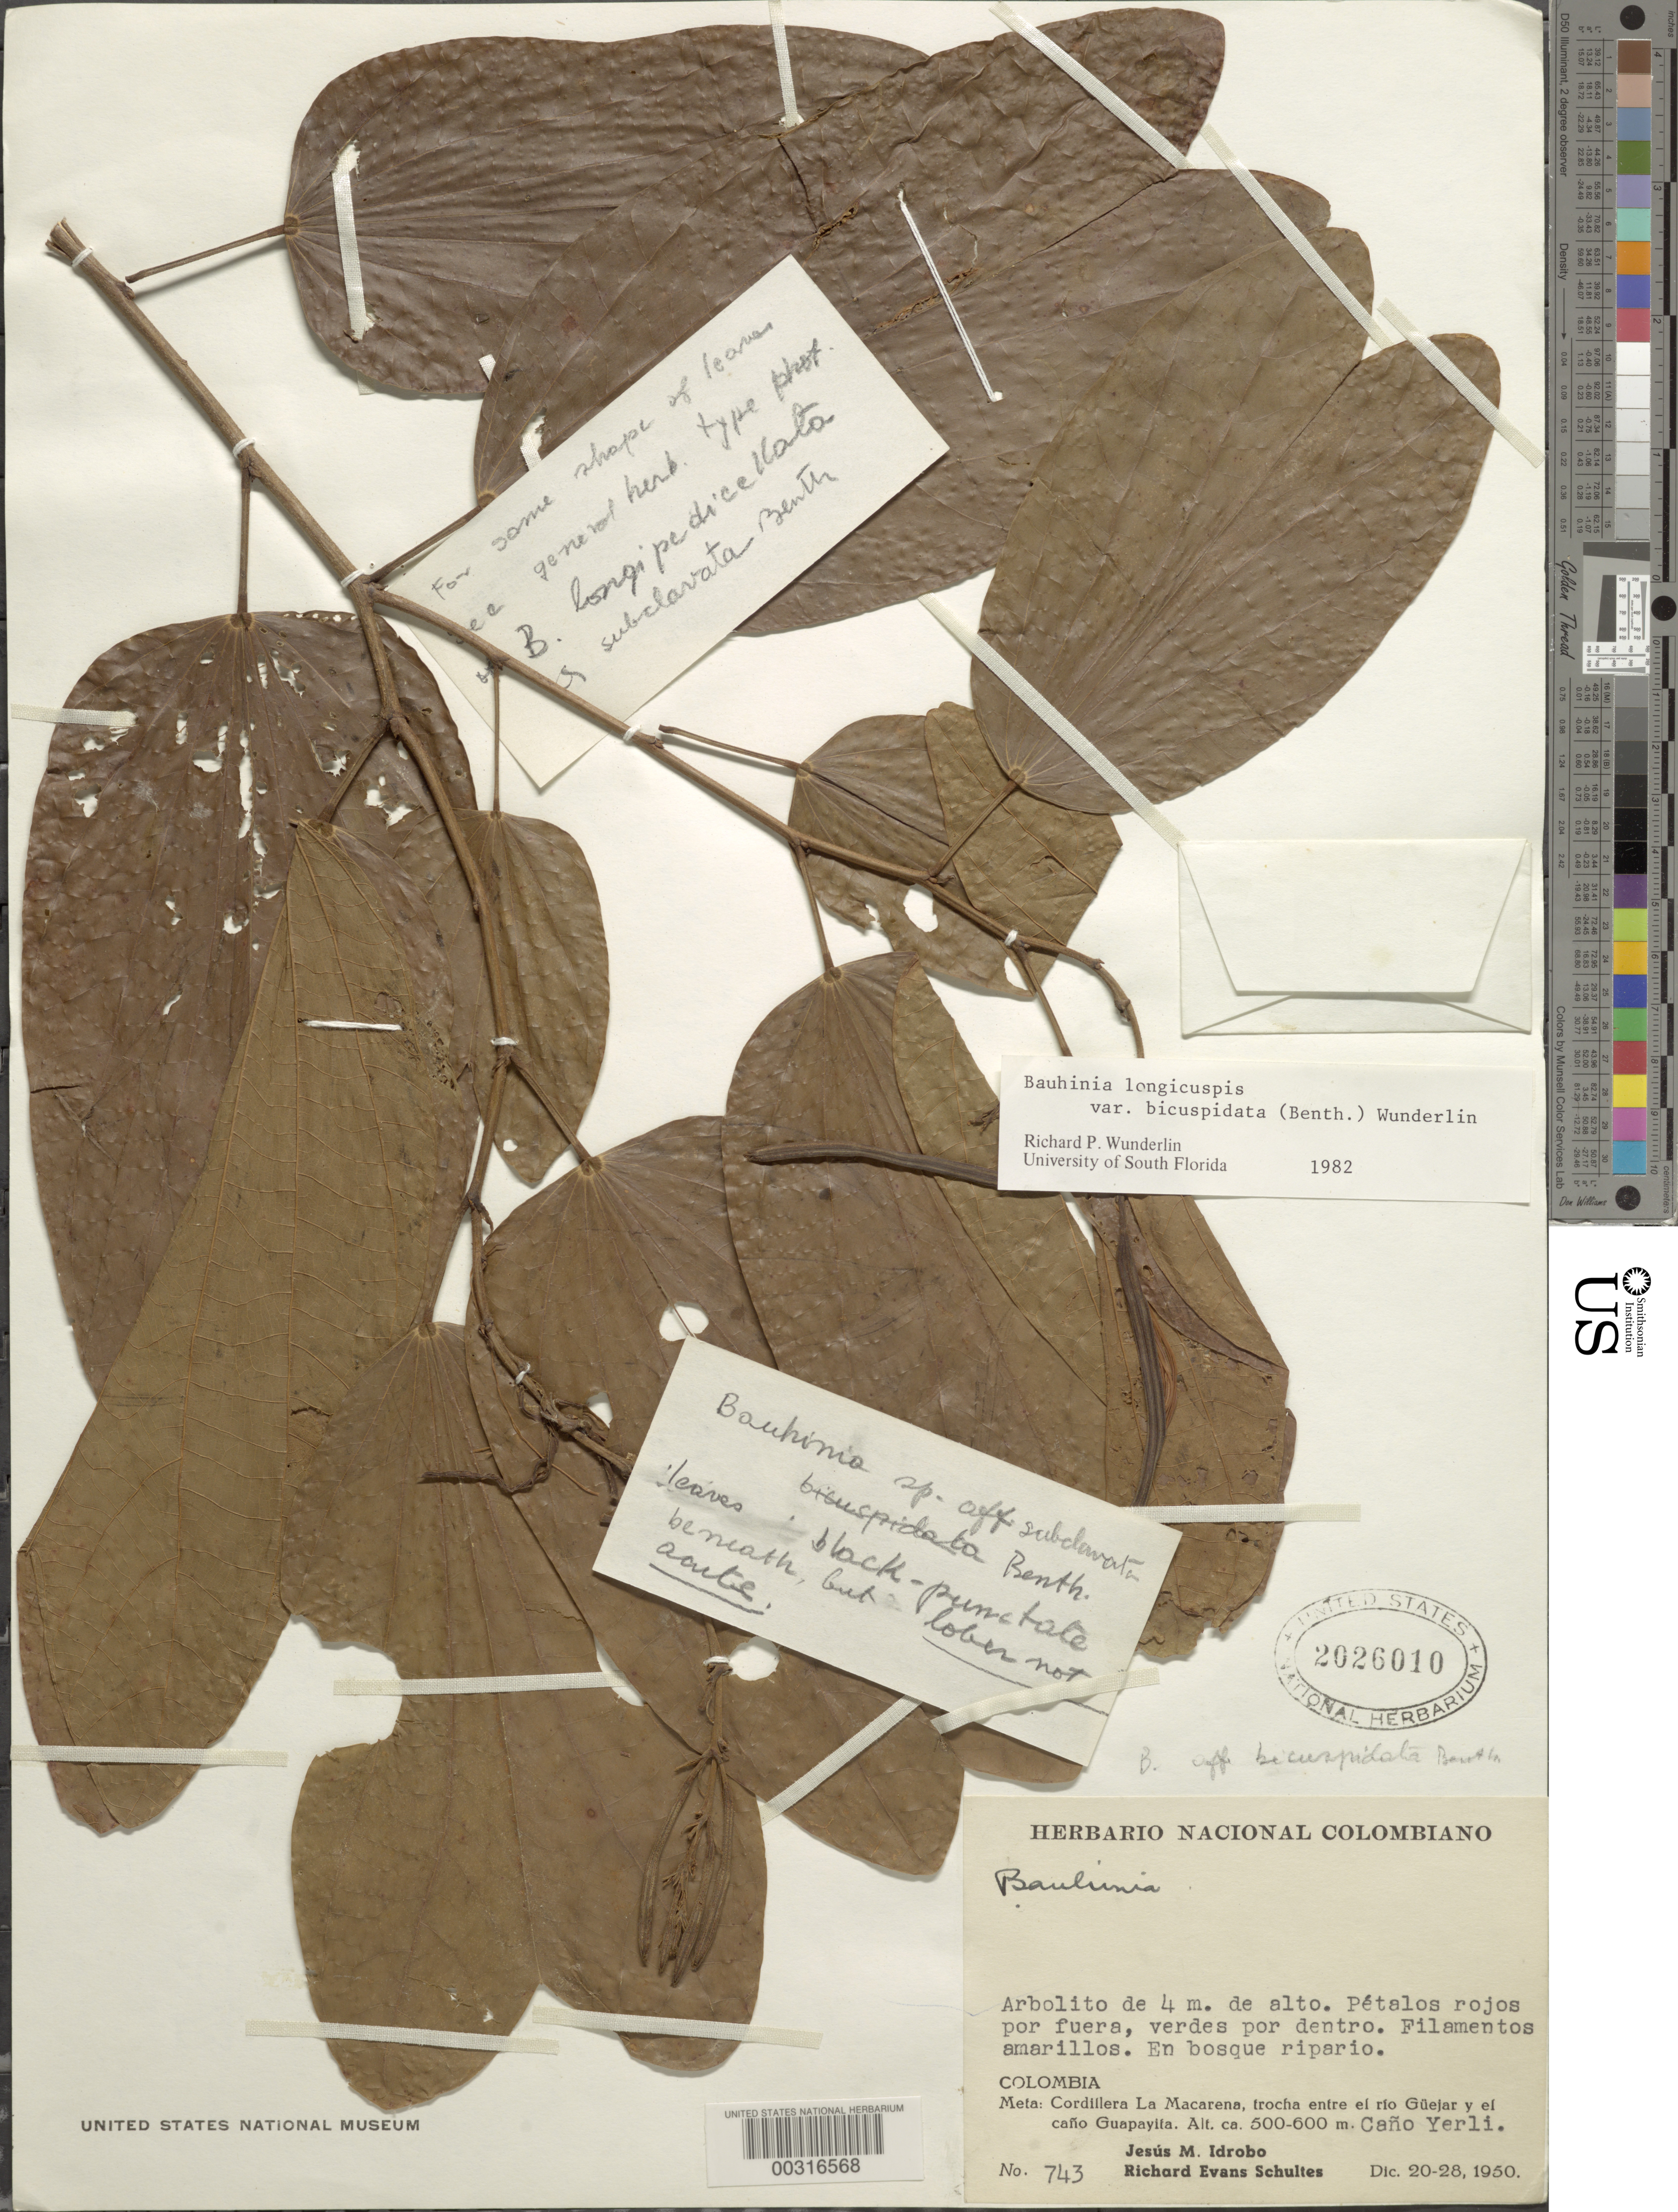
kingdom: Plantae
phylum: Tracheophyta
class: Magnoliopsida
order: Fabales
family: Fabaceae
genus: Bauhinia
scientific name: Bauhinia longicuspis var. bicuspidata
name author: (Benth.) Wunderlin ex G.P. Lewis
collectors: J. M. Idrobo & R. E. Schultes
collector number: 743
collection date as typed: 20 Dec 1950 to 28 Dec 1950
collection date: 1950-12-20/1950-12-28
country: Colombia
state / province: Meta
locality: Caño Yerli; Cordillera la Macarena, Trail between Rio Guejar and Cano Guapayita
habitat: Rugged forest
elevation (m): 500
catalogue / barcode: US 2026010